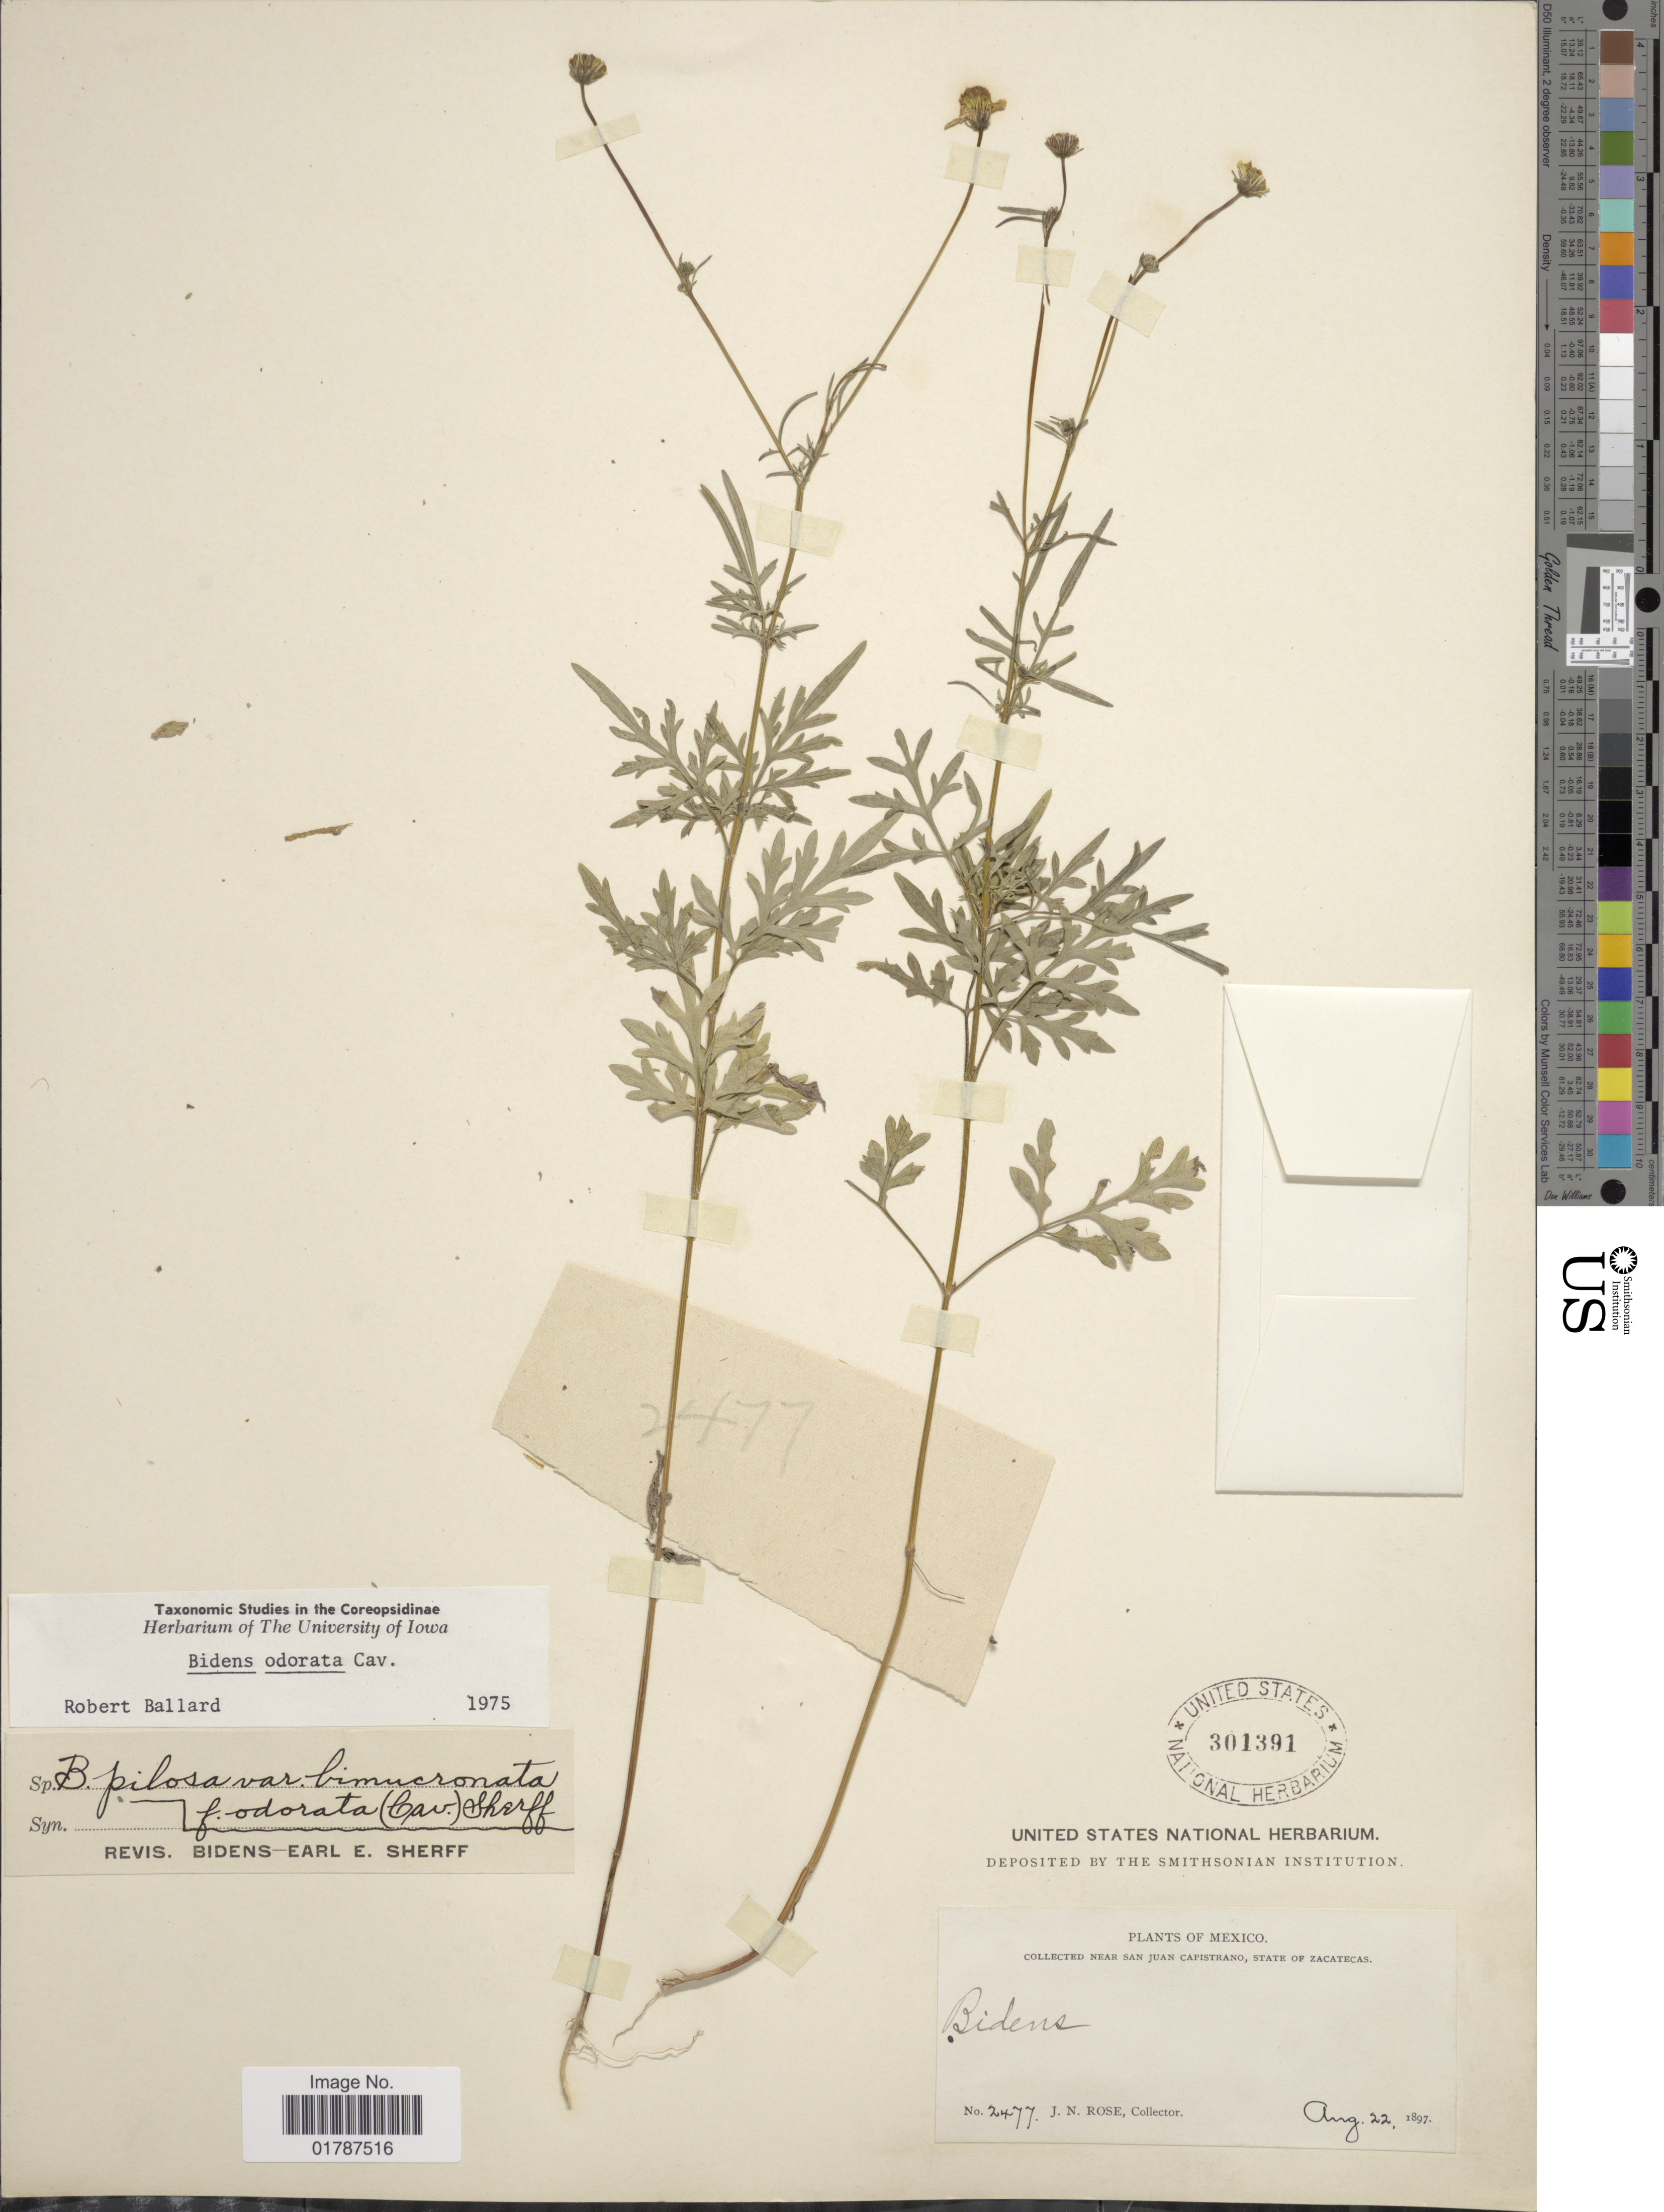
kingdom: Plantae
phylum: Tracheophyta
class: Magnoliopsida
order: Asterales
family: Asteraceae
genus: Bidens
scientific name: Bidens odorata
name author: Cav.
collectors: J. N. Rose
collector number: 2477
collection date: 1897-08-22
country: Mexico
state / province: Zacatecas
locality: Near San Juan Capistrano, State of Jalisco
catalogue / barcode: US 301391